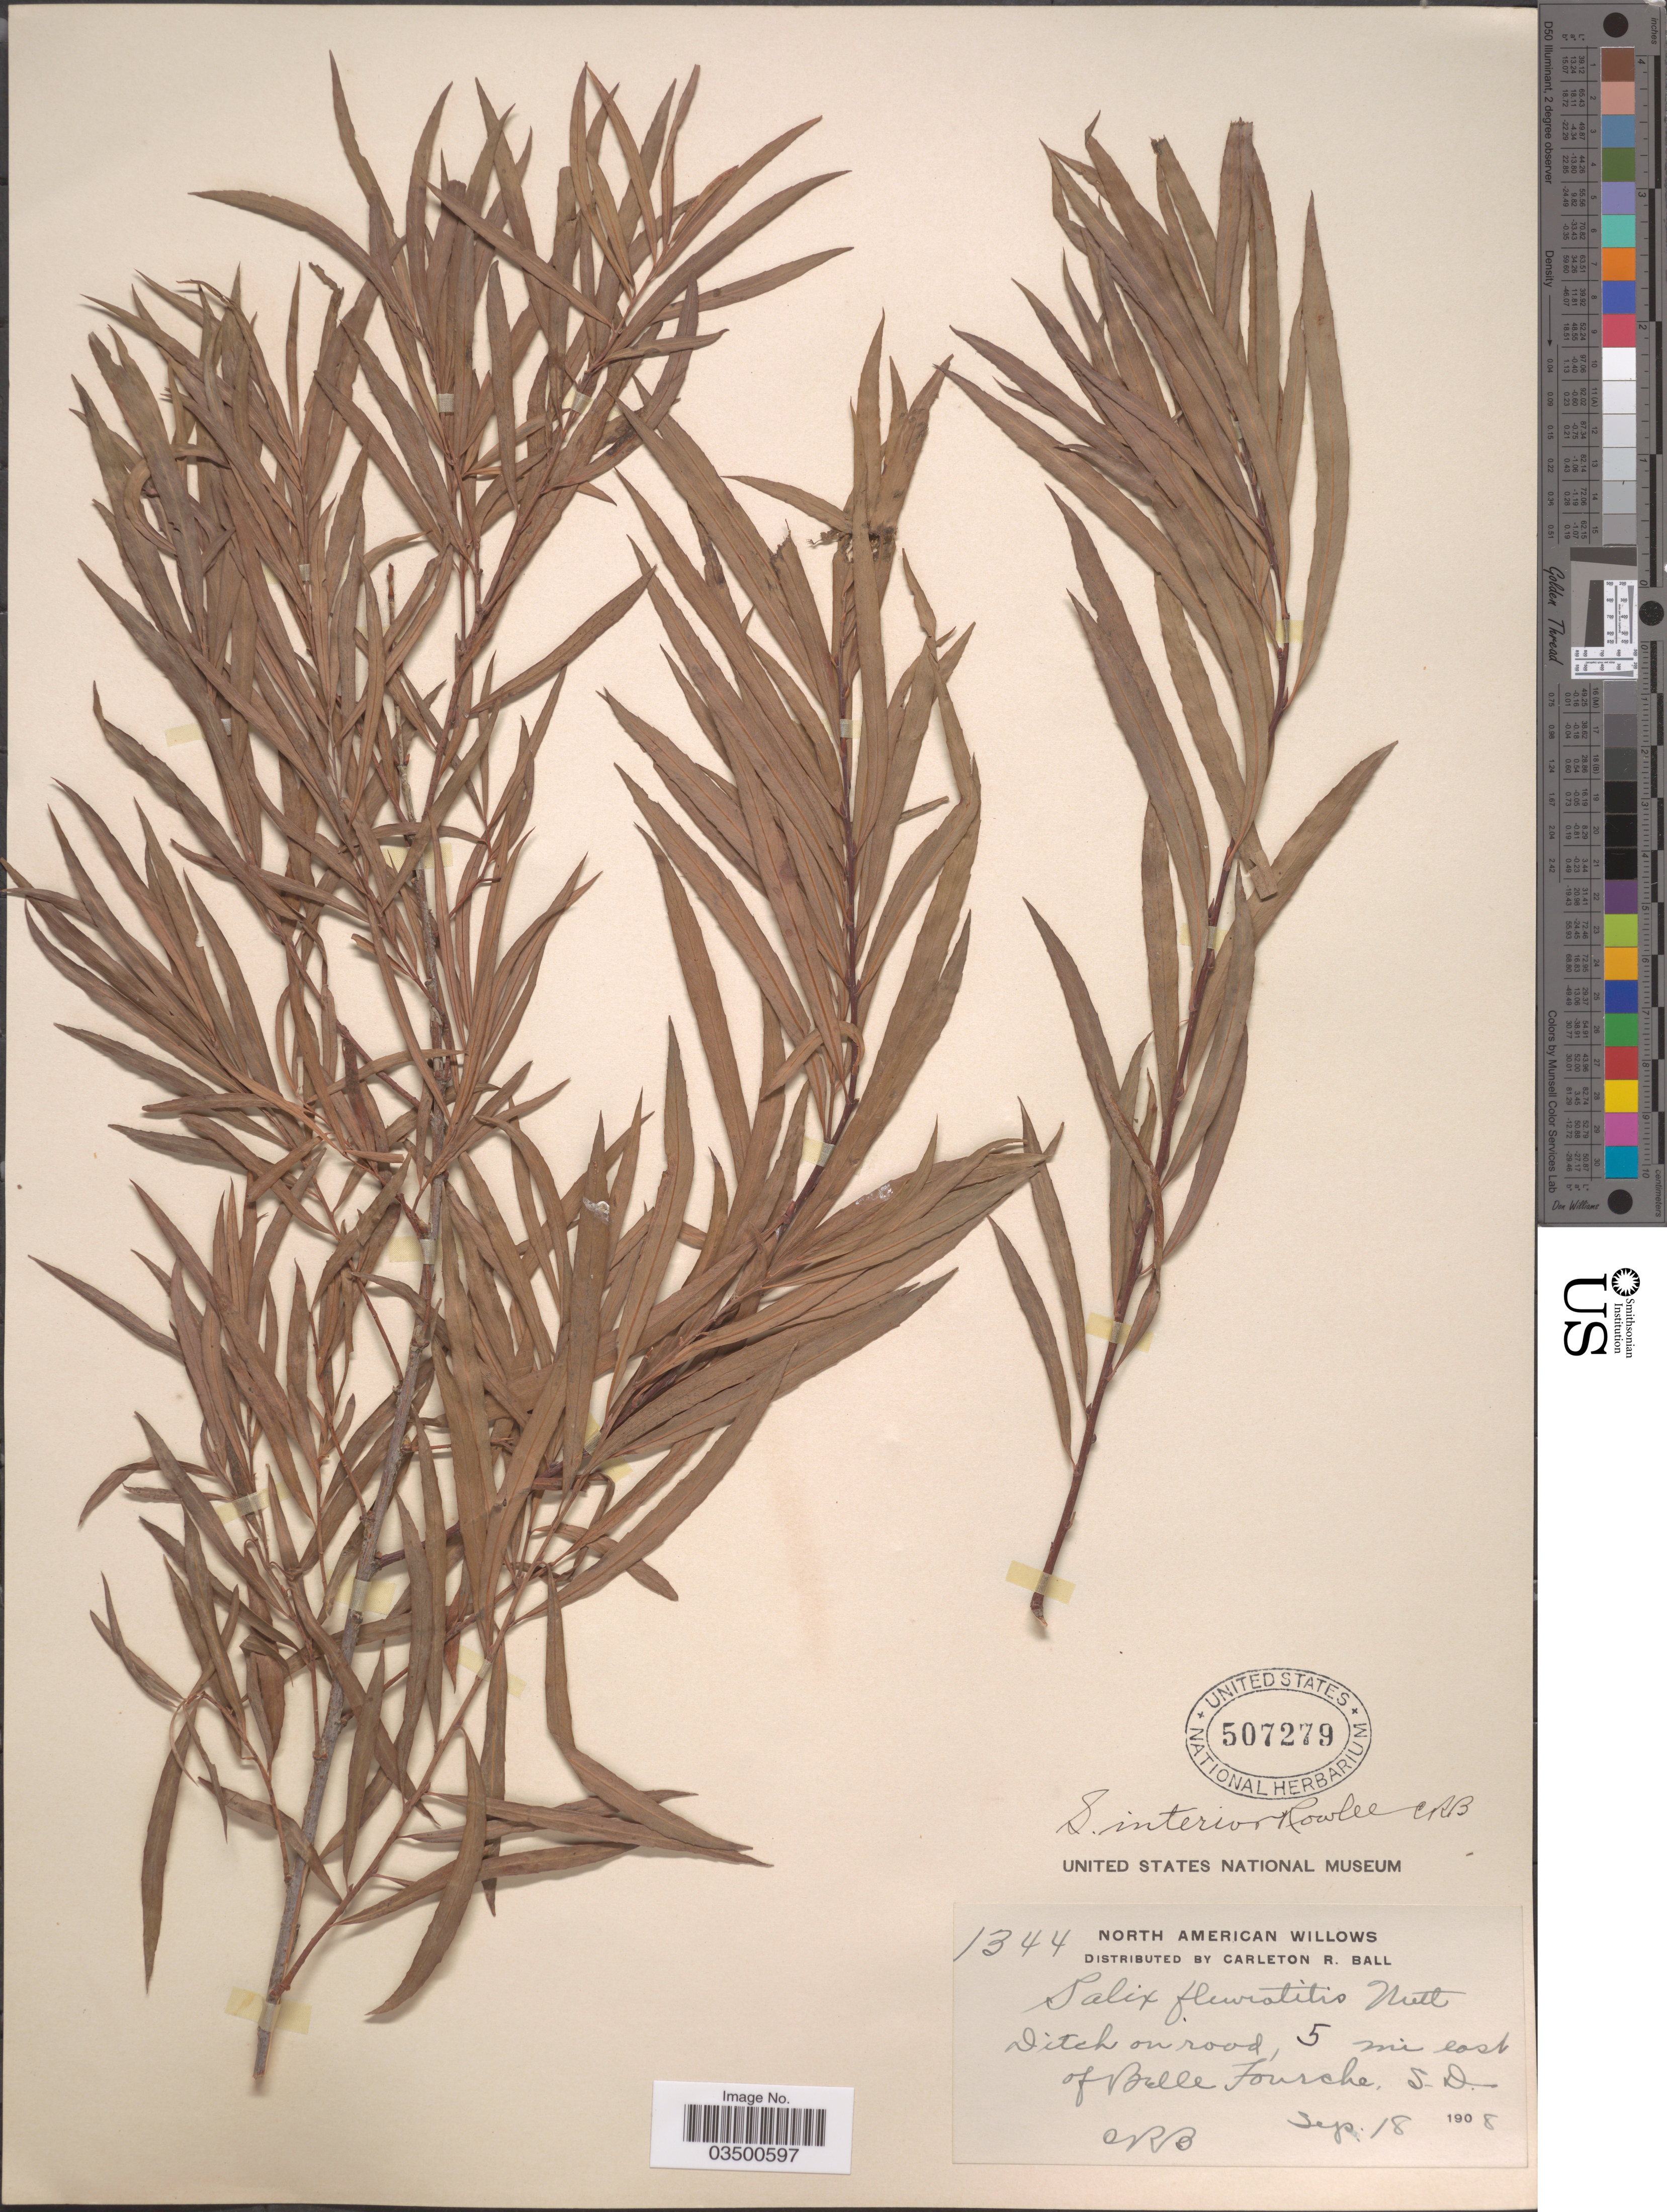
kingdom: Plantae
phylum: Tracheophyta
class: Magnoliopsida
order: Malpighiales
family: Salicaceae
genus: Salix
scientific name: Salix interior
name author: Rowlee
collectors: C. R. Ball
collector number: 1344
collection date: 1908-09-18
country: United States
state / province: South Dakota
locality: Ditch on road, 5 mi east of Belle Fourche.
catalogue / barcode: US 507279